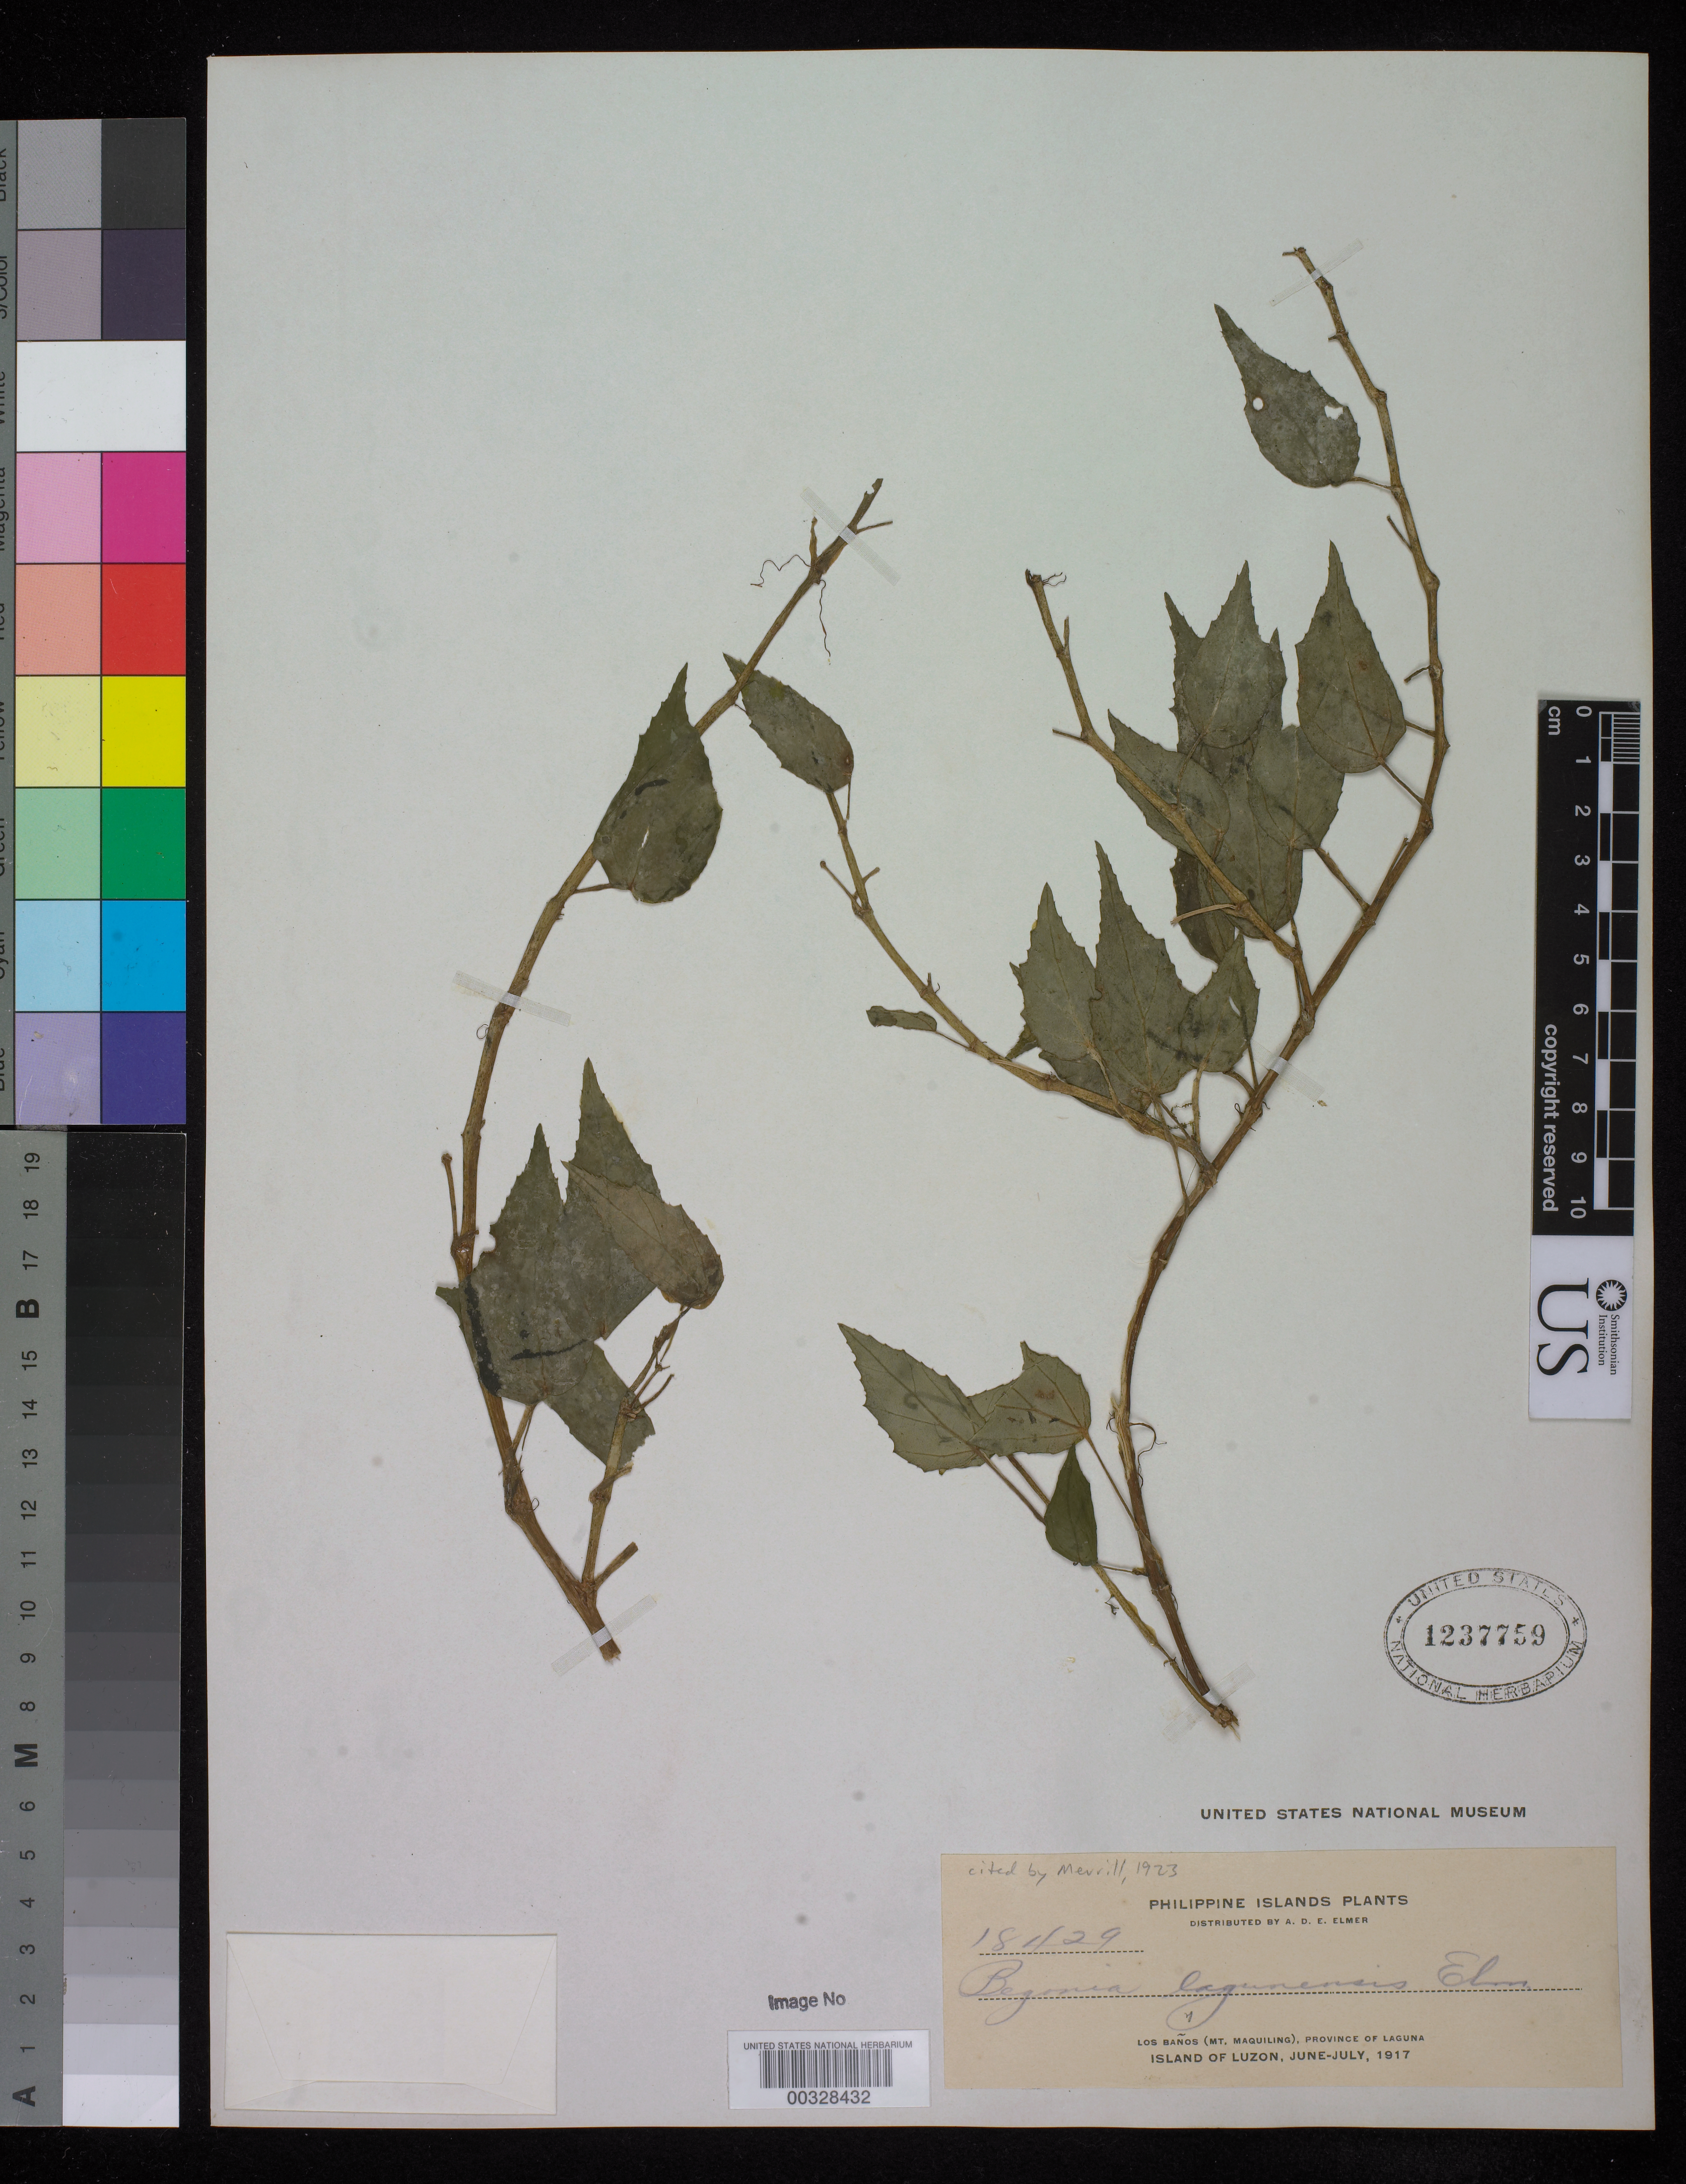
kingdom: Plantae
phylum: Tracheophyta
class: Magnoliopsida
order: Cucurbitales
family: Begoniaceae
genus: Begonia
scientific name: Begonia lagunensis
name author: Elmer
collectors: A. D. E. Elmer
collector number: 18429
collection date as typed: Jun 1917 to -- Jul 1917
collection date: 1917-06/1917-07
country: Philippines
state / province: Calabarzon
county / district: Laguna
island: Luzon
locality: Los Banos, Mt. Maquiling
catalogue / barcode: US 1237759